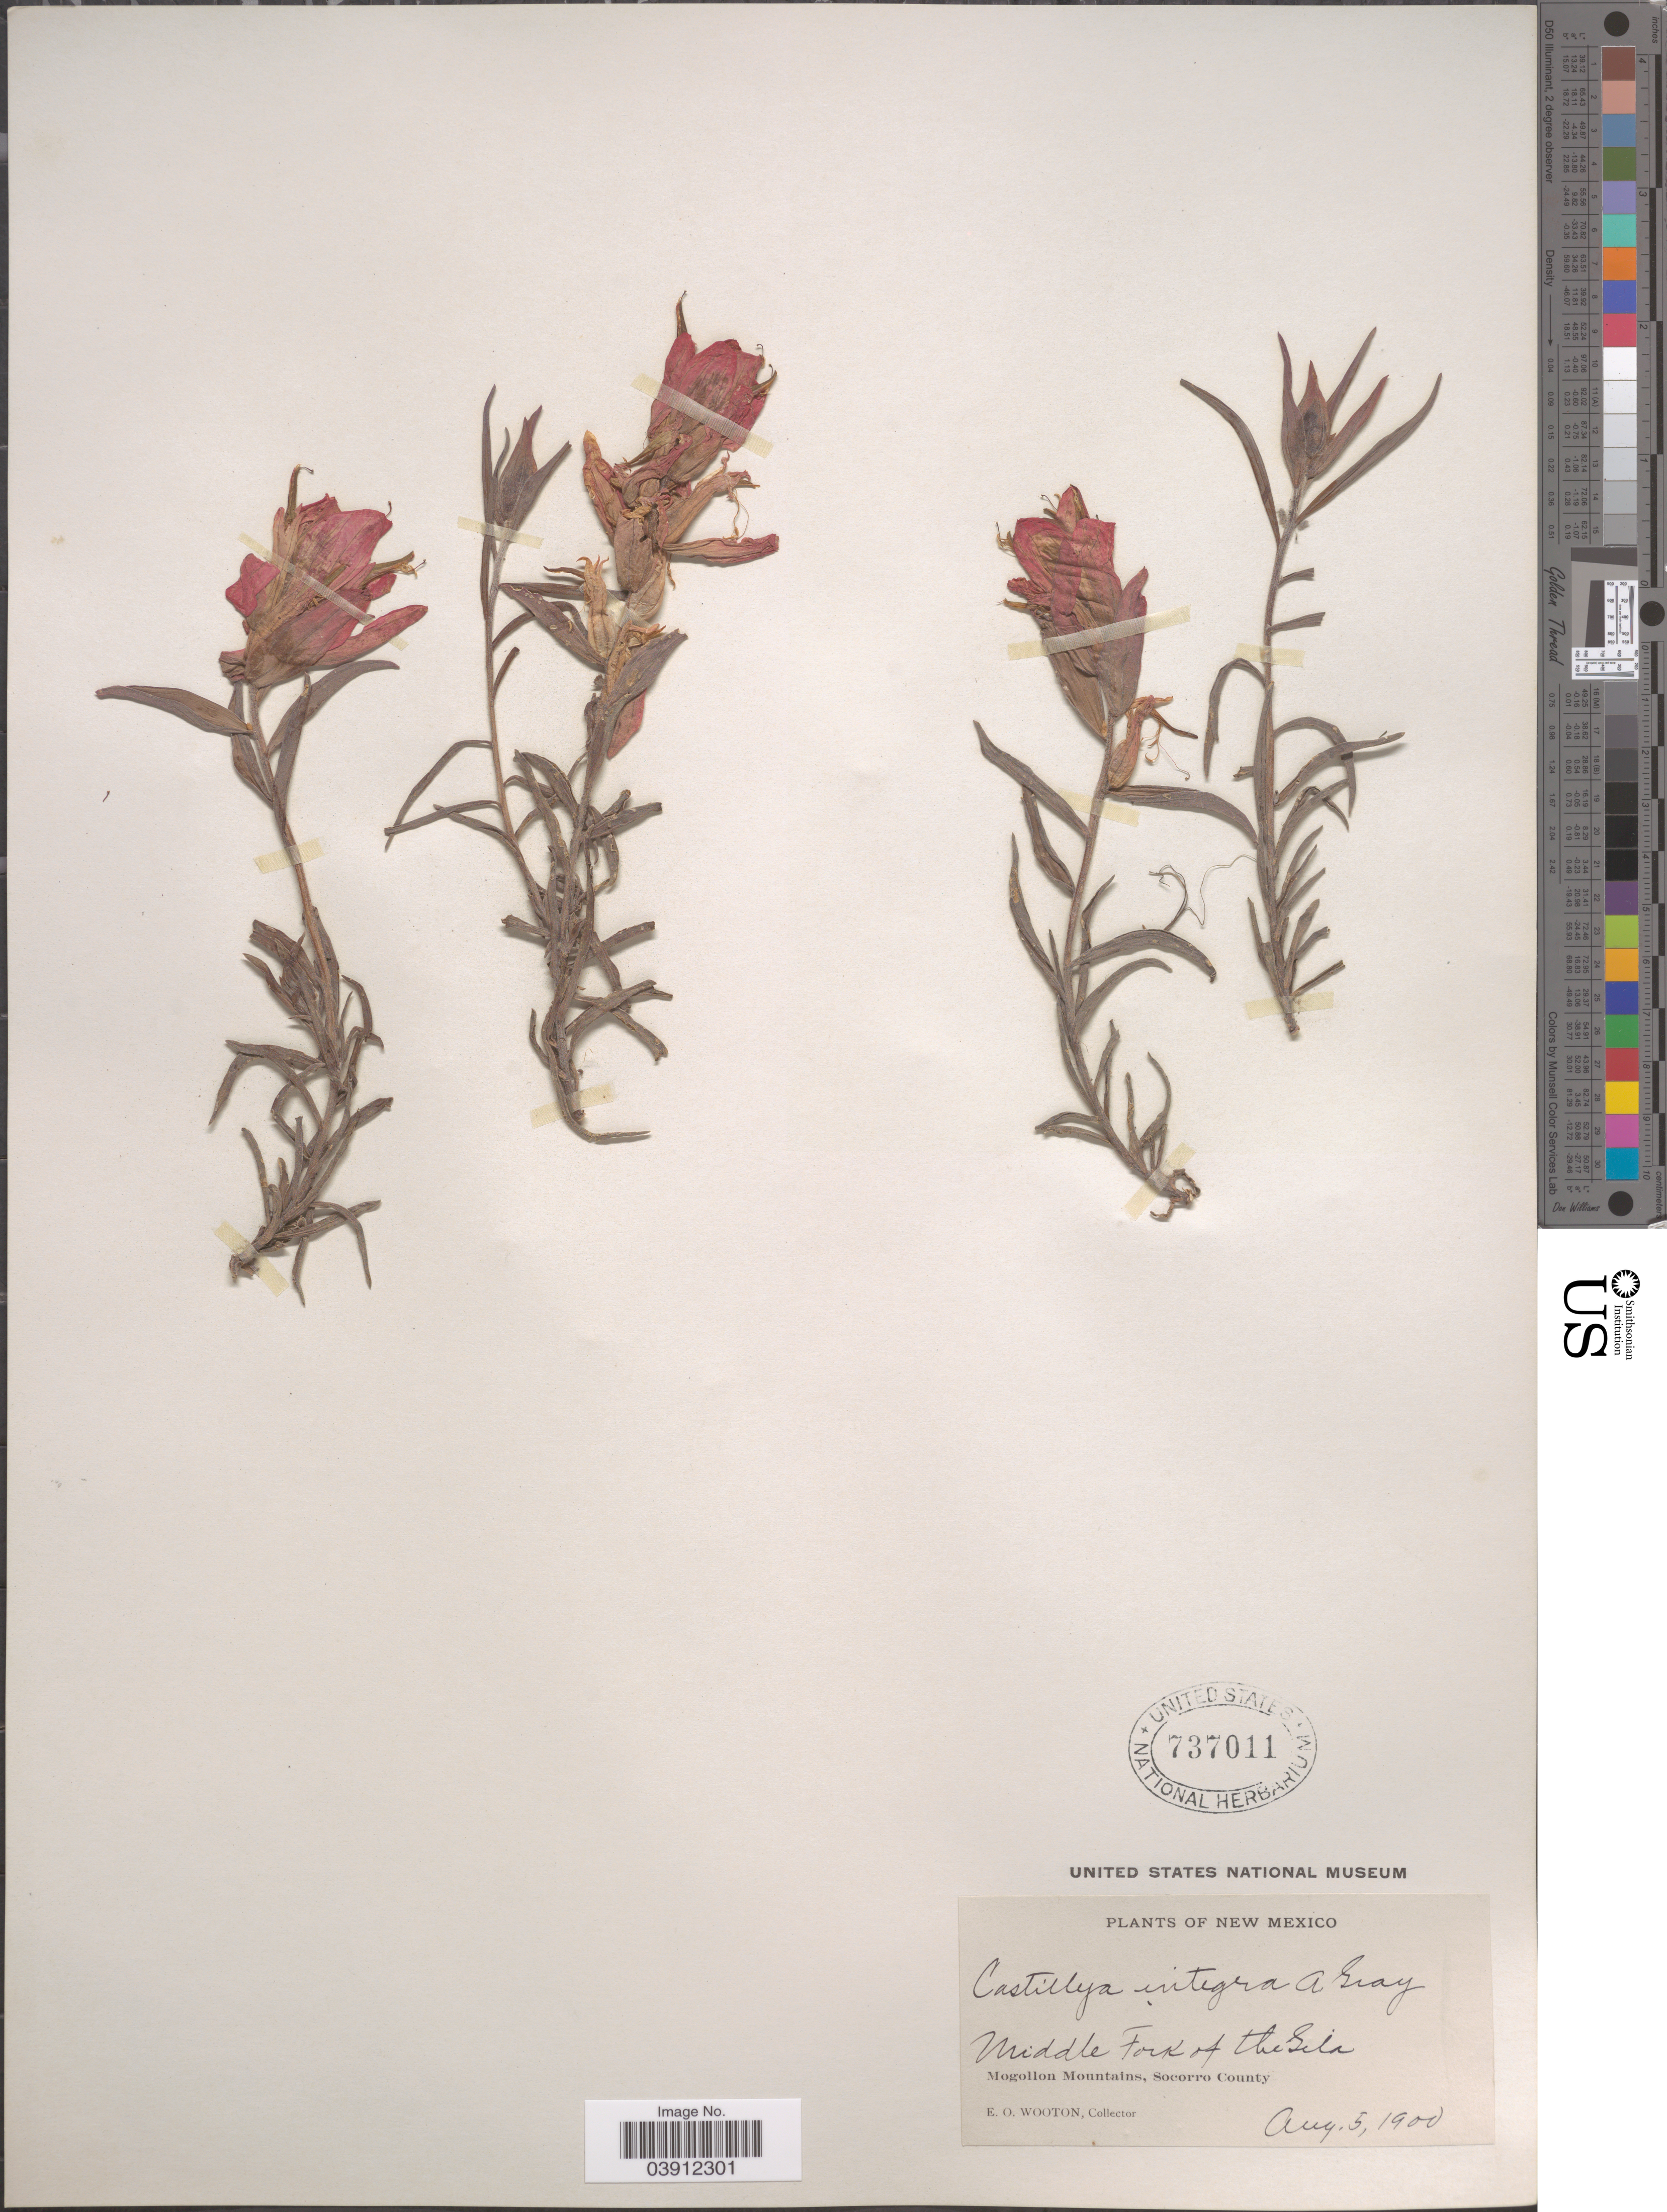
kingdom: Plantae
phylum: Tracheophyta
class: Magnoliopsida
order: Lamiales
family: Orobanchaceae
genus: Castilleja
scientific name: Castilleja integra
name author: A. Gray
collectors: E. O. Wooton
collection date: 1900-08-05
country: United States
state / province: New Mexico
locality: Middle Fork of the Gila. Mogollon Mountains, Socorro County.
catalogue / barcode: US 737011